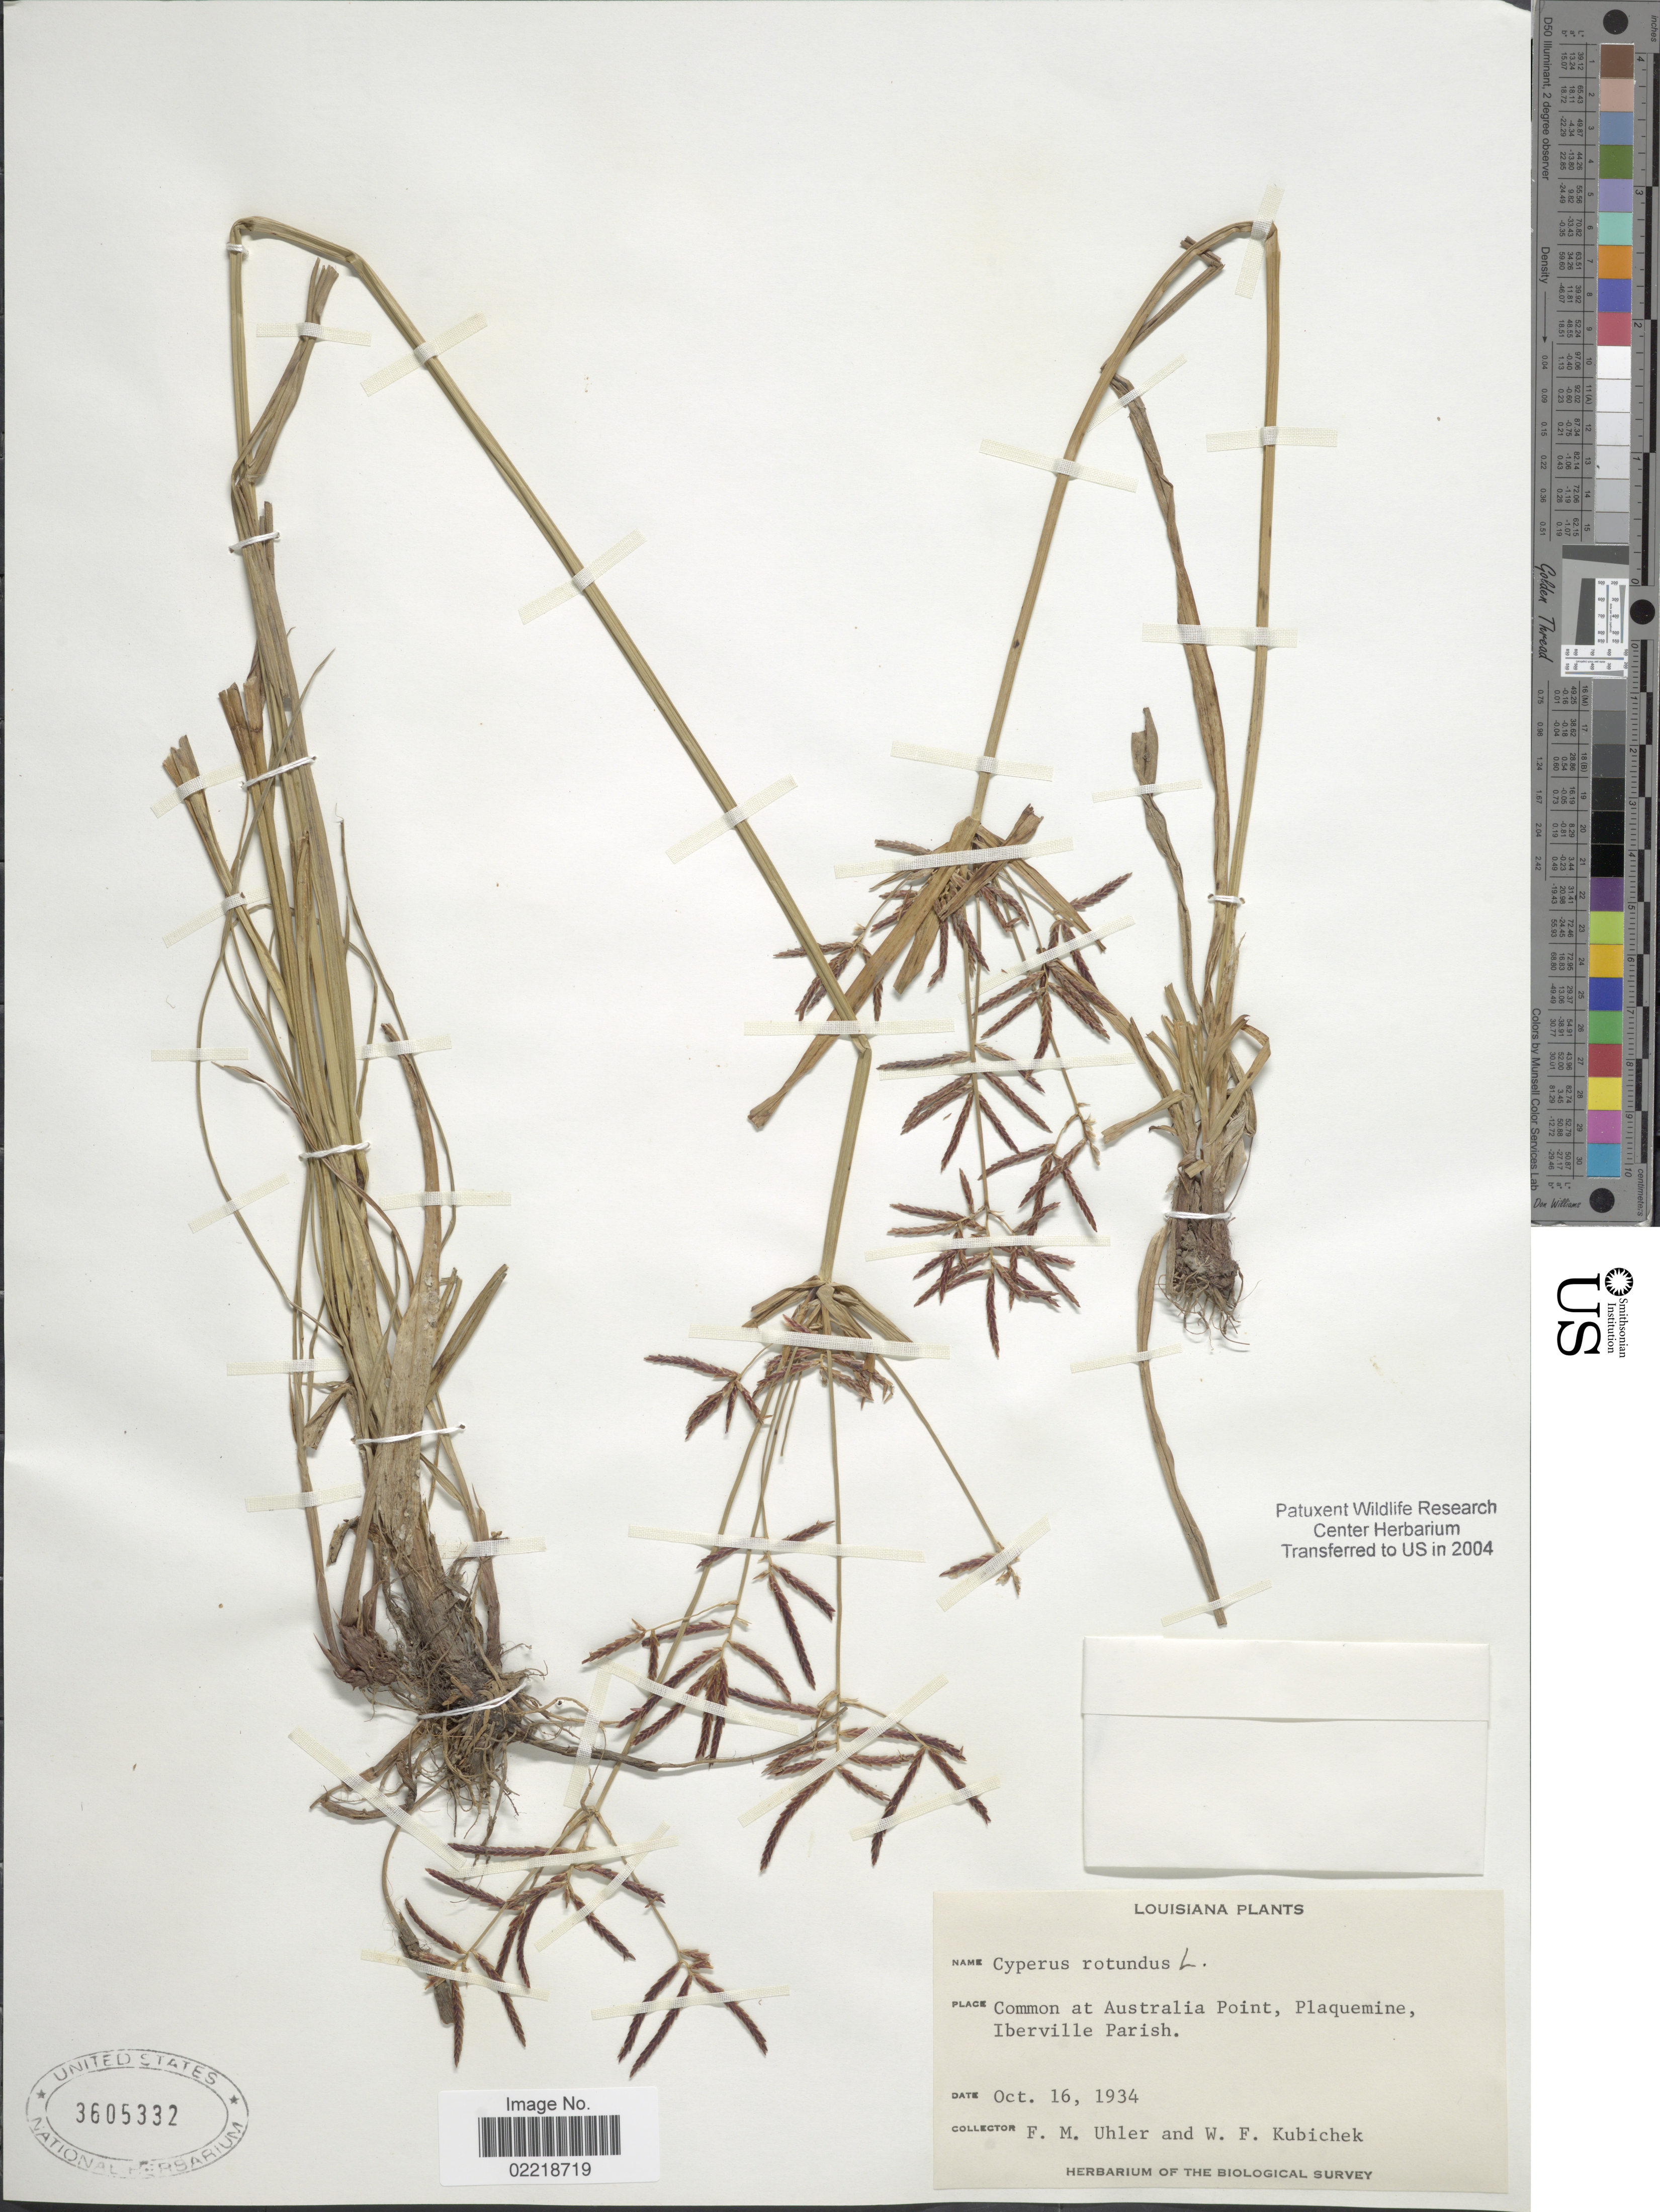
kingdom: Plantae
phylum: Tracheophyta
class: Liliopsida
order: Poales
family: Cyperaceae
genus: Cyperus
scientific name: Cyperus rotundus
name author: L.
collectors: F. M. Uhler & W. Kubichek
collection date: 1934-10-16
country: United States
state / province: Louisiana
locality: Australia Point, Plaquemine, Iberville Parish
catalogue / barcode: US 3605332